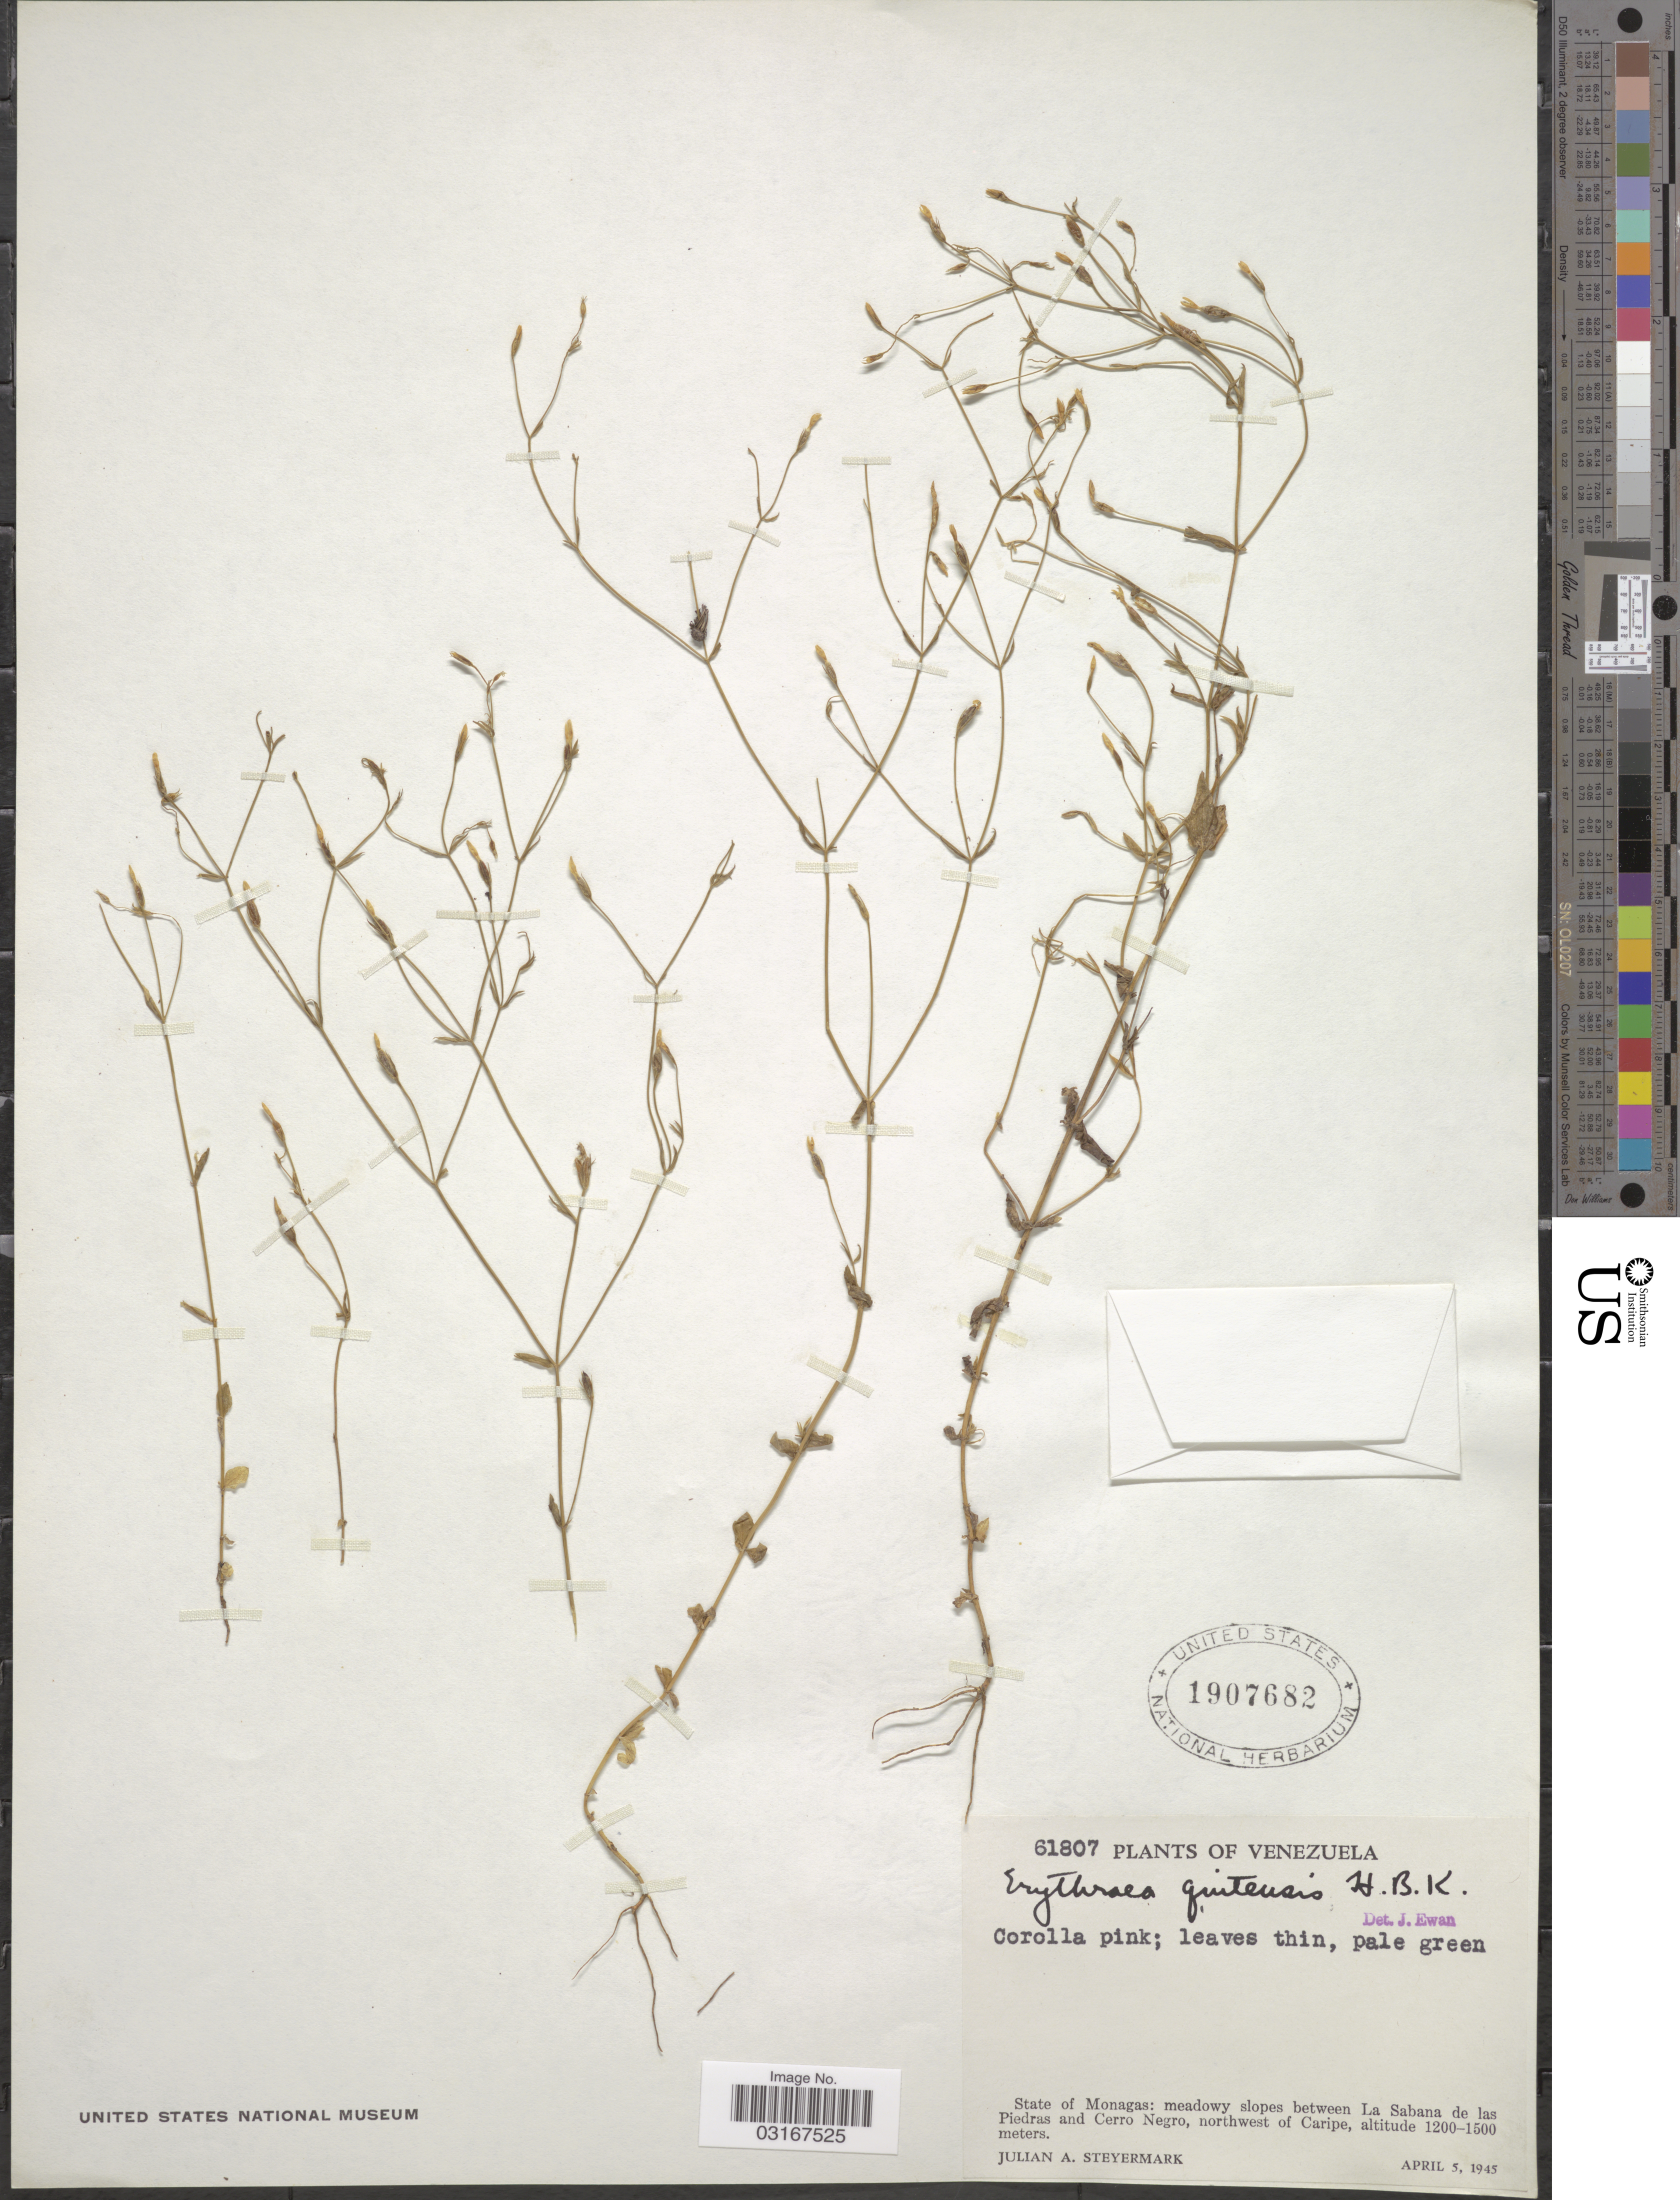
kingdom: Plantae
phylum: Tracheophyta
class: Magnoliopsida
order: Gentianales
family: Gentianaceae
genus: Centaurium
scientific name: Centaurium quitense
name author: (Kunth) B.L. Rob.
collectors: J. Steyermark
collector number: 61807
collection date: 1945-04-05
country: Venezuela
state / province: Monagas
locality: Meadowy slopes between La Sabana de las Piedras and Cerro Negro, northwest of Caripe.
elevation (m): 1200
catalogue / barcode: US 1907682